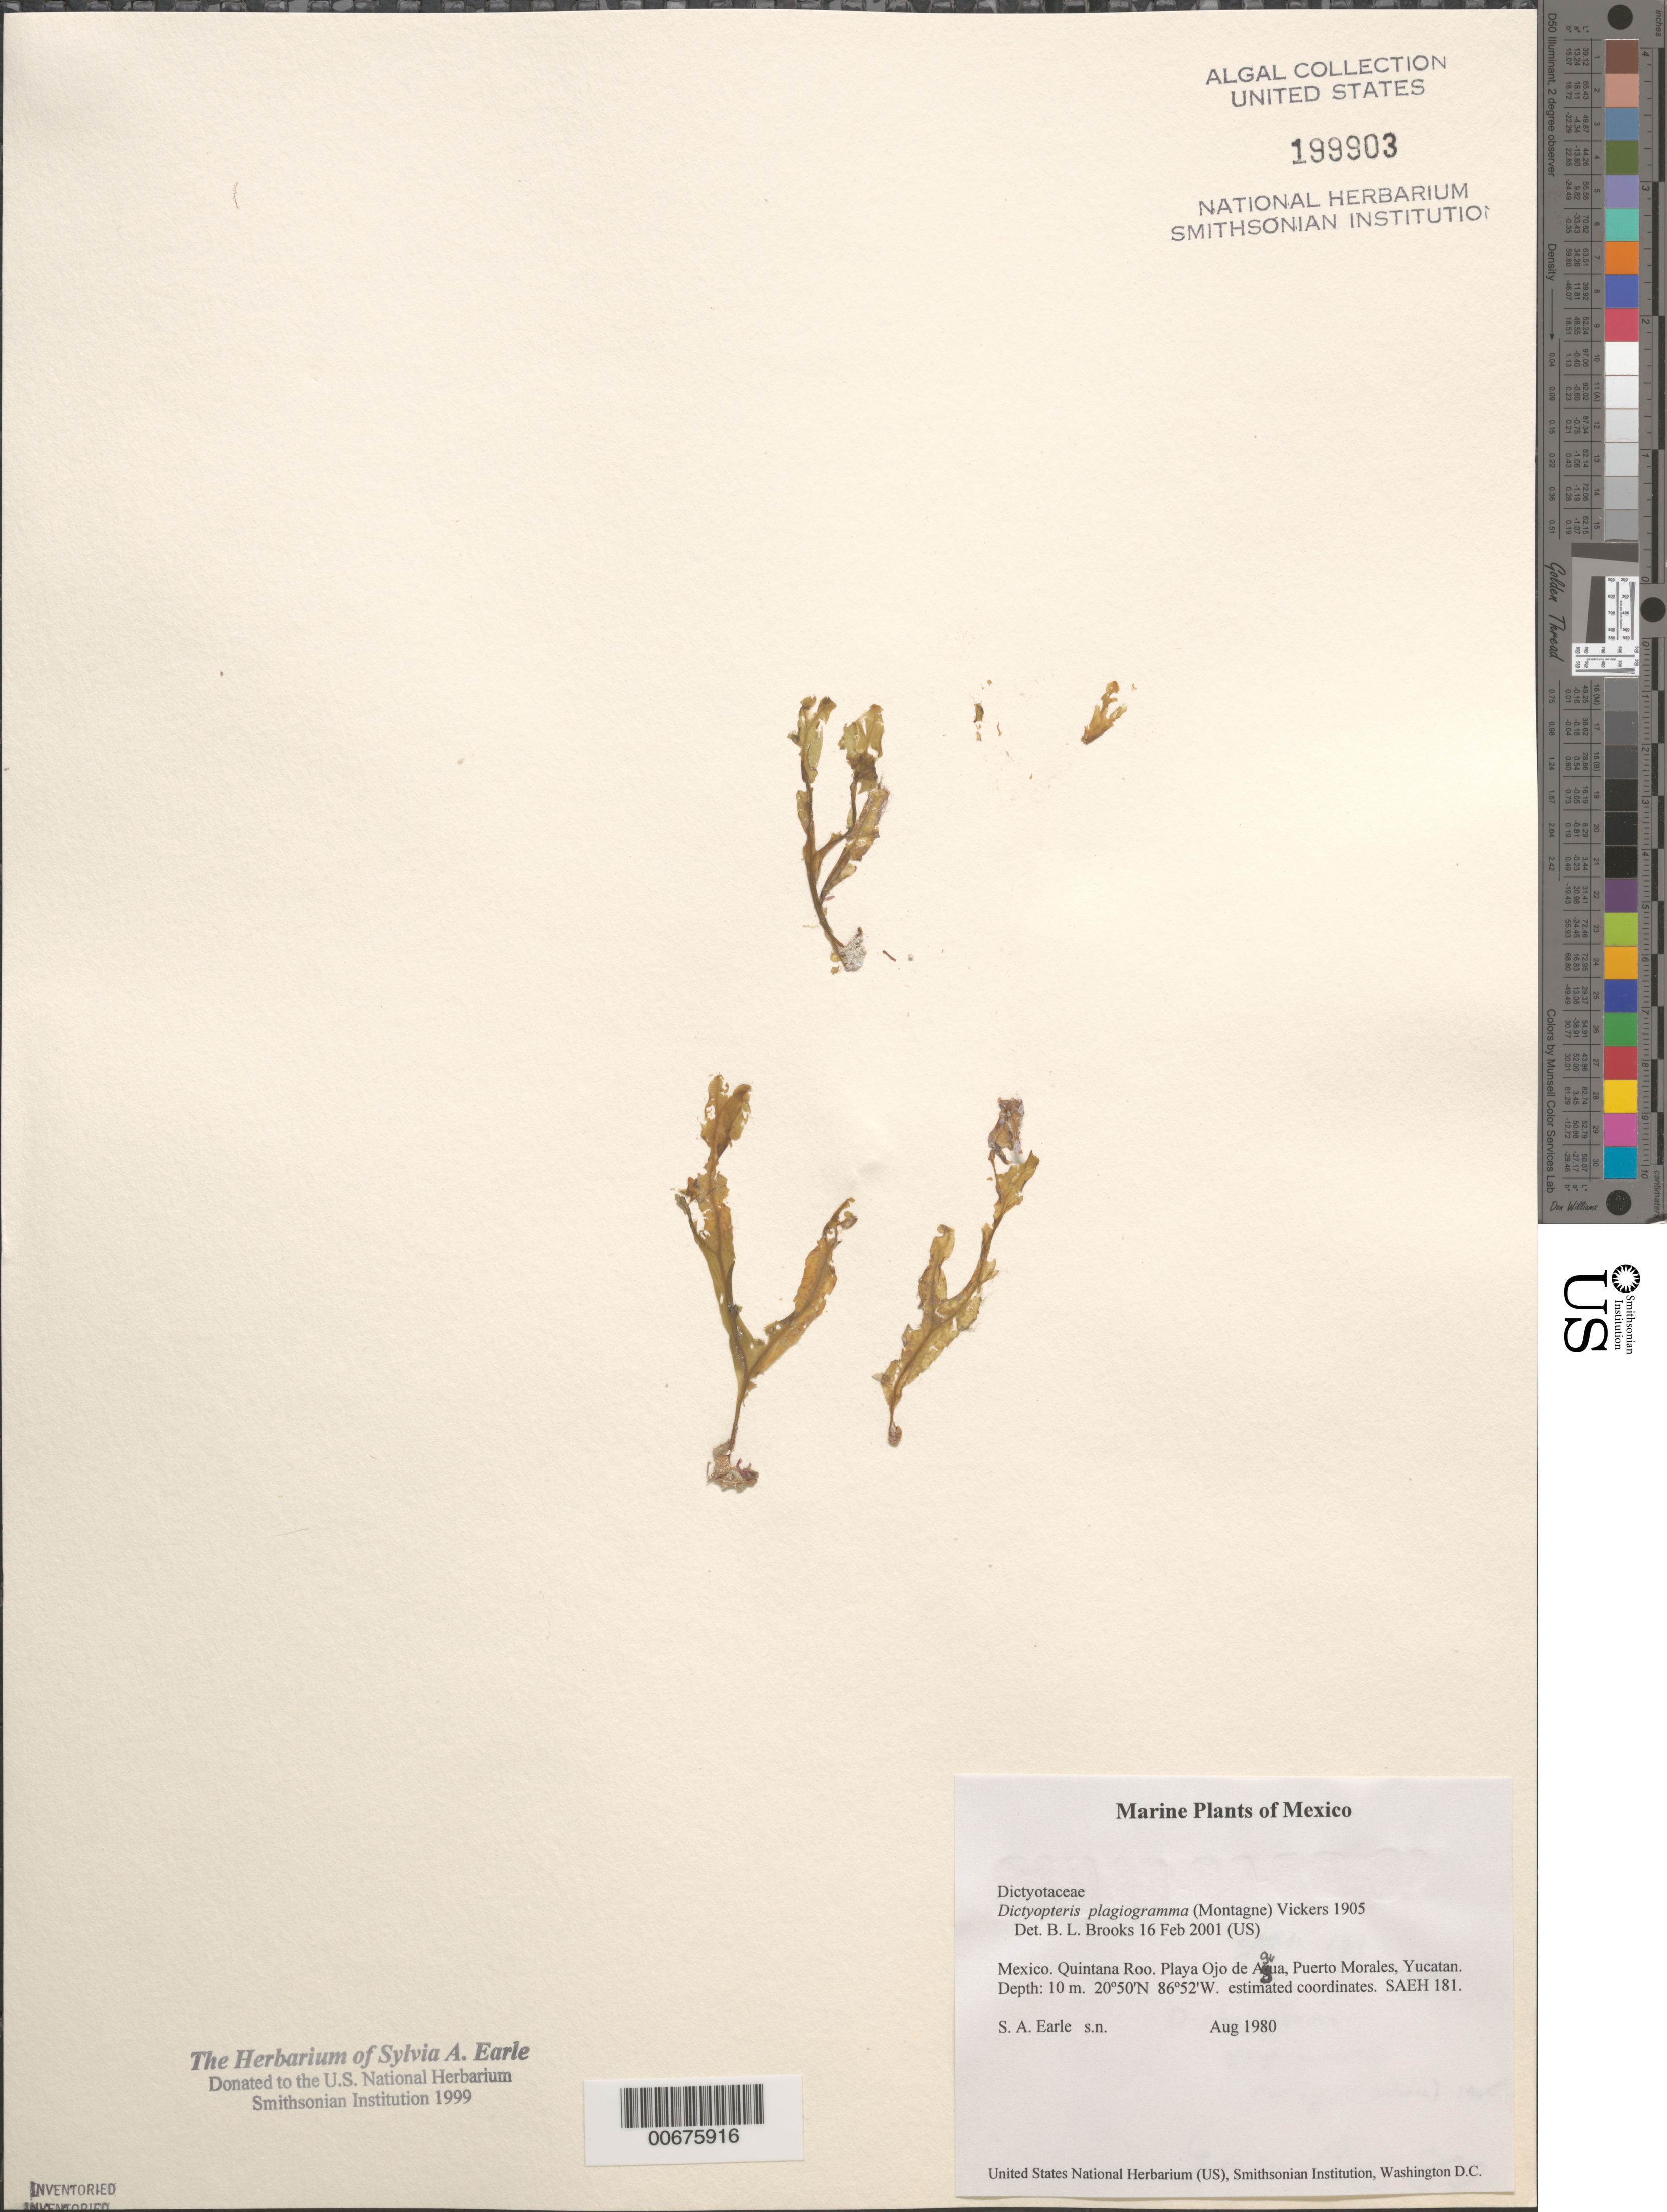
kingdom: Chromista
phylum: Ochrophyta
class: Phaeophyceae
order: Dictyotales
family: Dictyotaceae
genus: Dictyopteris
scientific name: Dictyopteris plagiogramma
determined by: Brooks, B. L., (BOT), Smithsonian Institution - National Museum of Natural History (UNITED STATES)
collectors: S. A. Earle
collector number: Saeh 181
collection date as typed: Aug 1980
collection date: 1980-08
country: Mexico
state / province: Quintana Roo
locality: Playa Ojo de Agua, Puerto Morales, Yucatan Peninsula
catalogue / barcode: US 199903